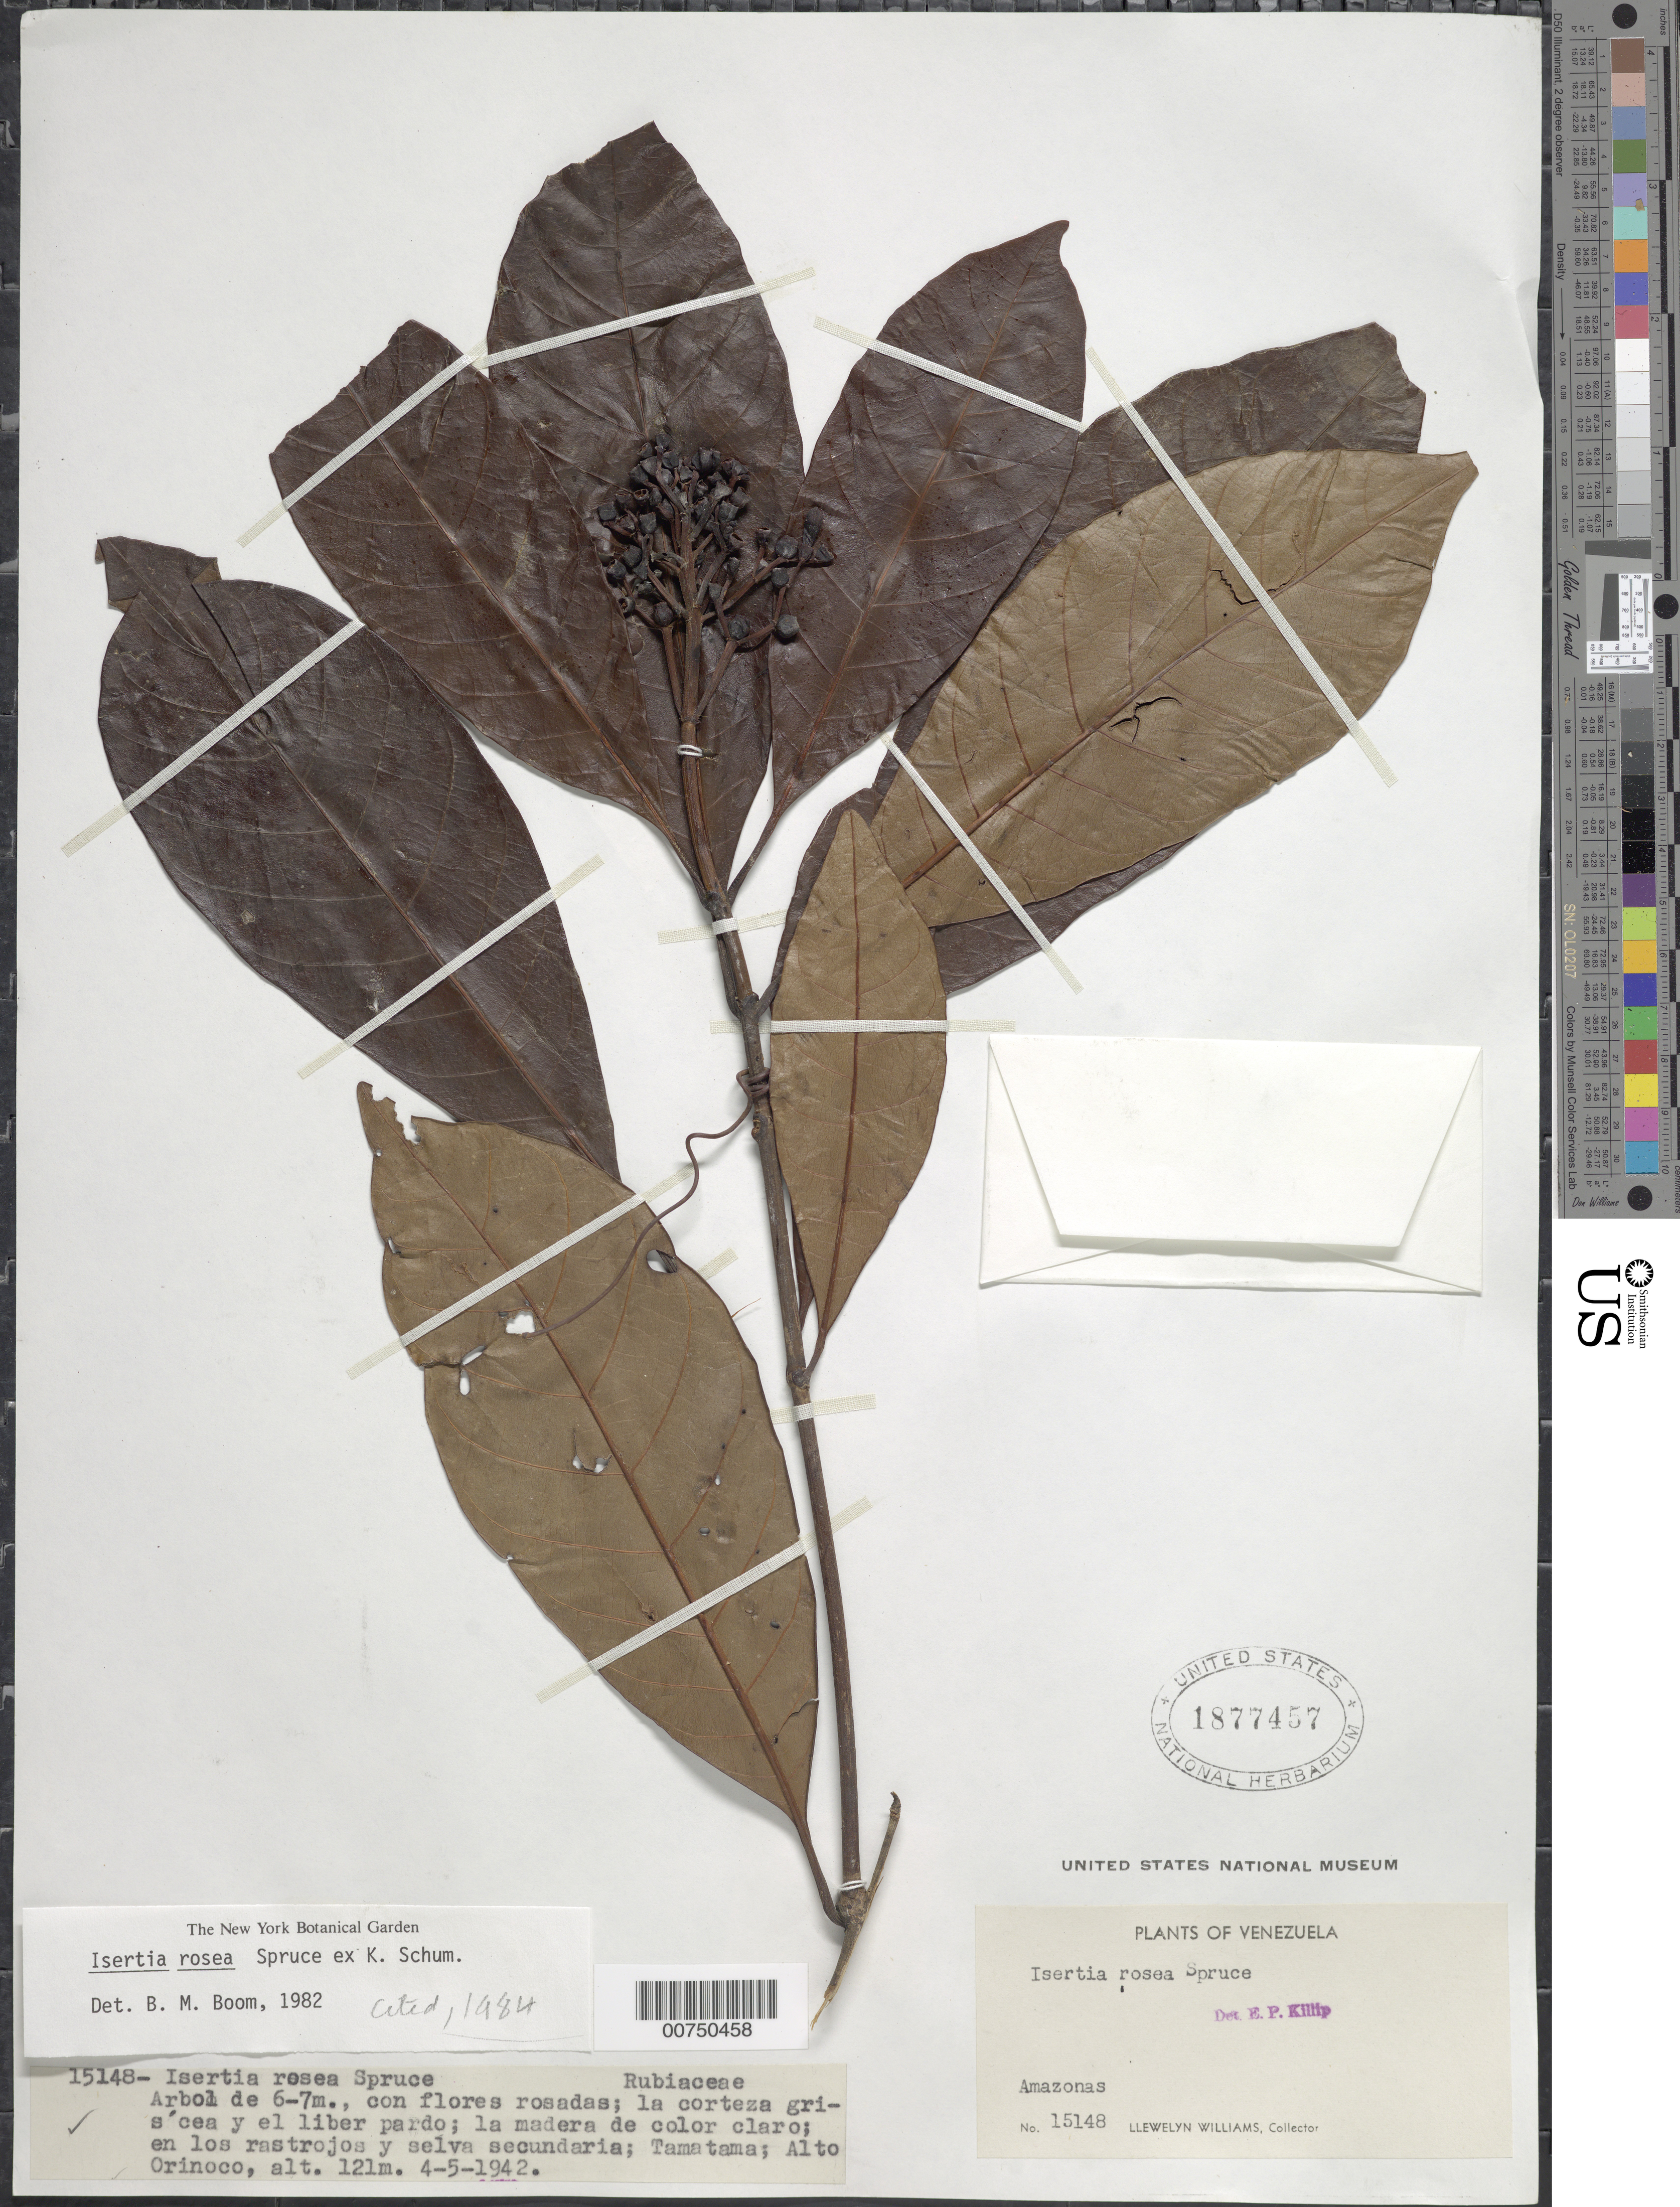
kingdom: Plantae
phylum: Tracheophyta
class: Magnoliopsida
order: Gentianales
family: Rubiaceae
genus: Isertia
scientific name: Isertia rosea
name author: Spruce ex K. Schum.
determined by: Boom, B. M.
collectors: Ll. Williams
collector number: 15148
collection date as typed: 4-May-42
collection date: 1942-05-04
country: Venezuela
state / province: Amazonas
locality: Tamatama, Río Orinoco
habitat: Rastrojos y selva secundaria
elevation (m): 121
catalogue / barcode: US 1877457